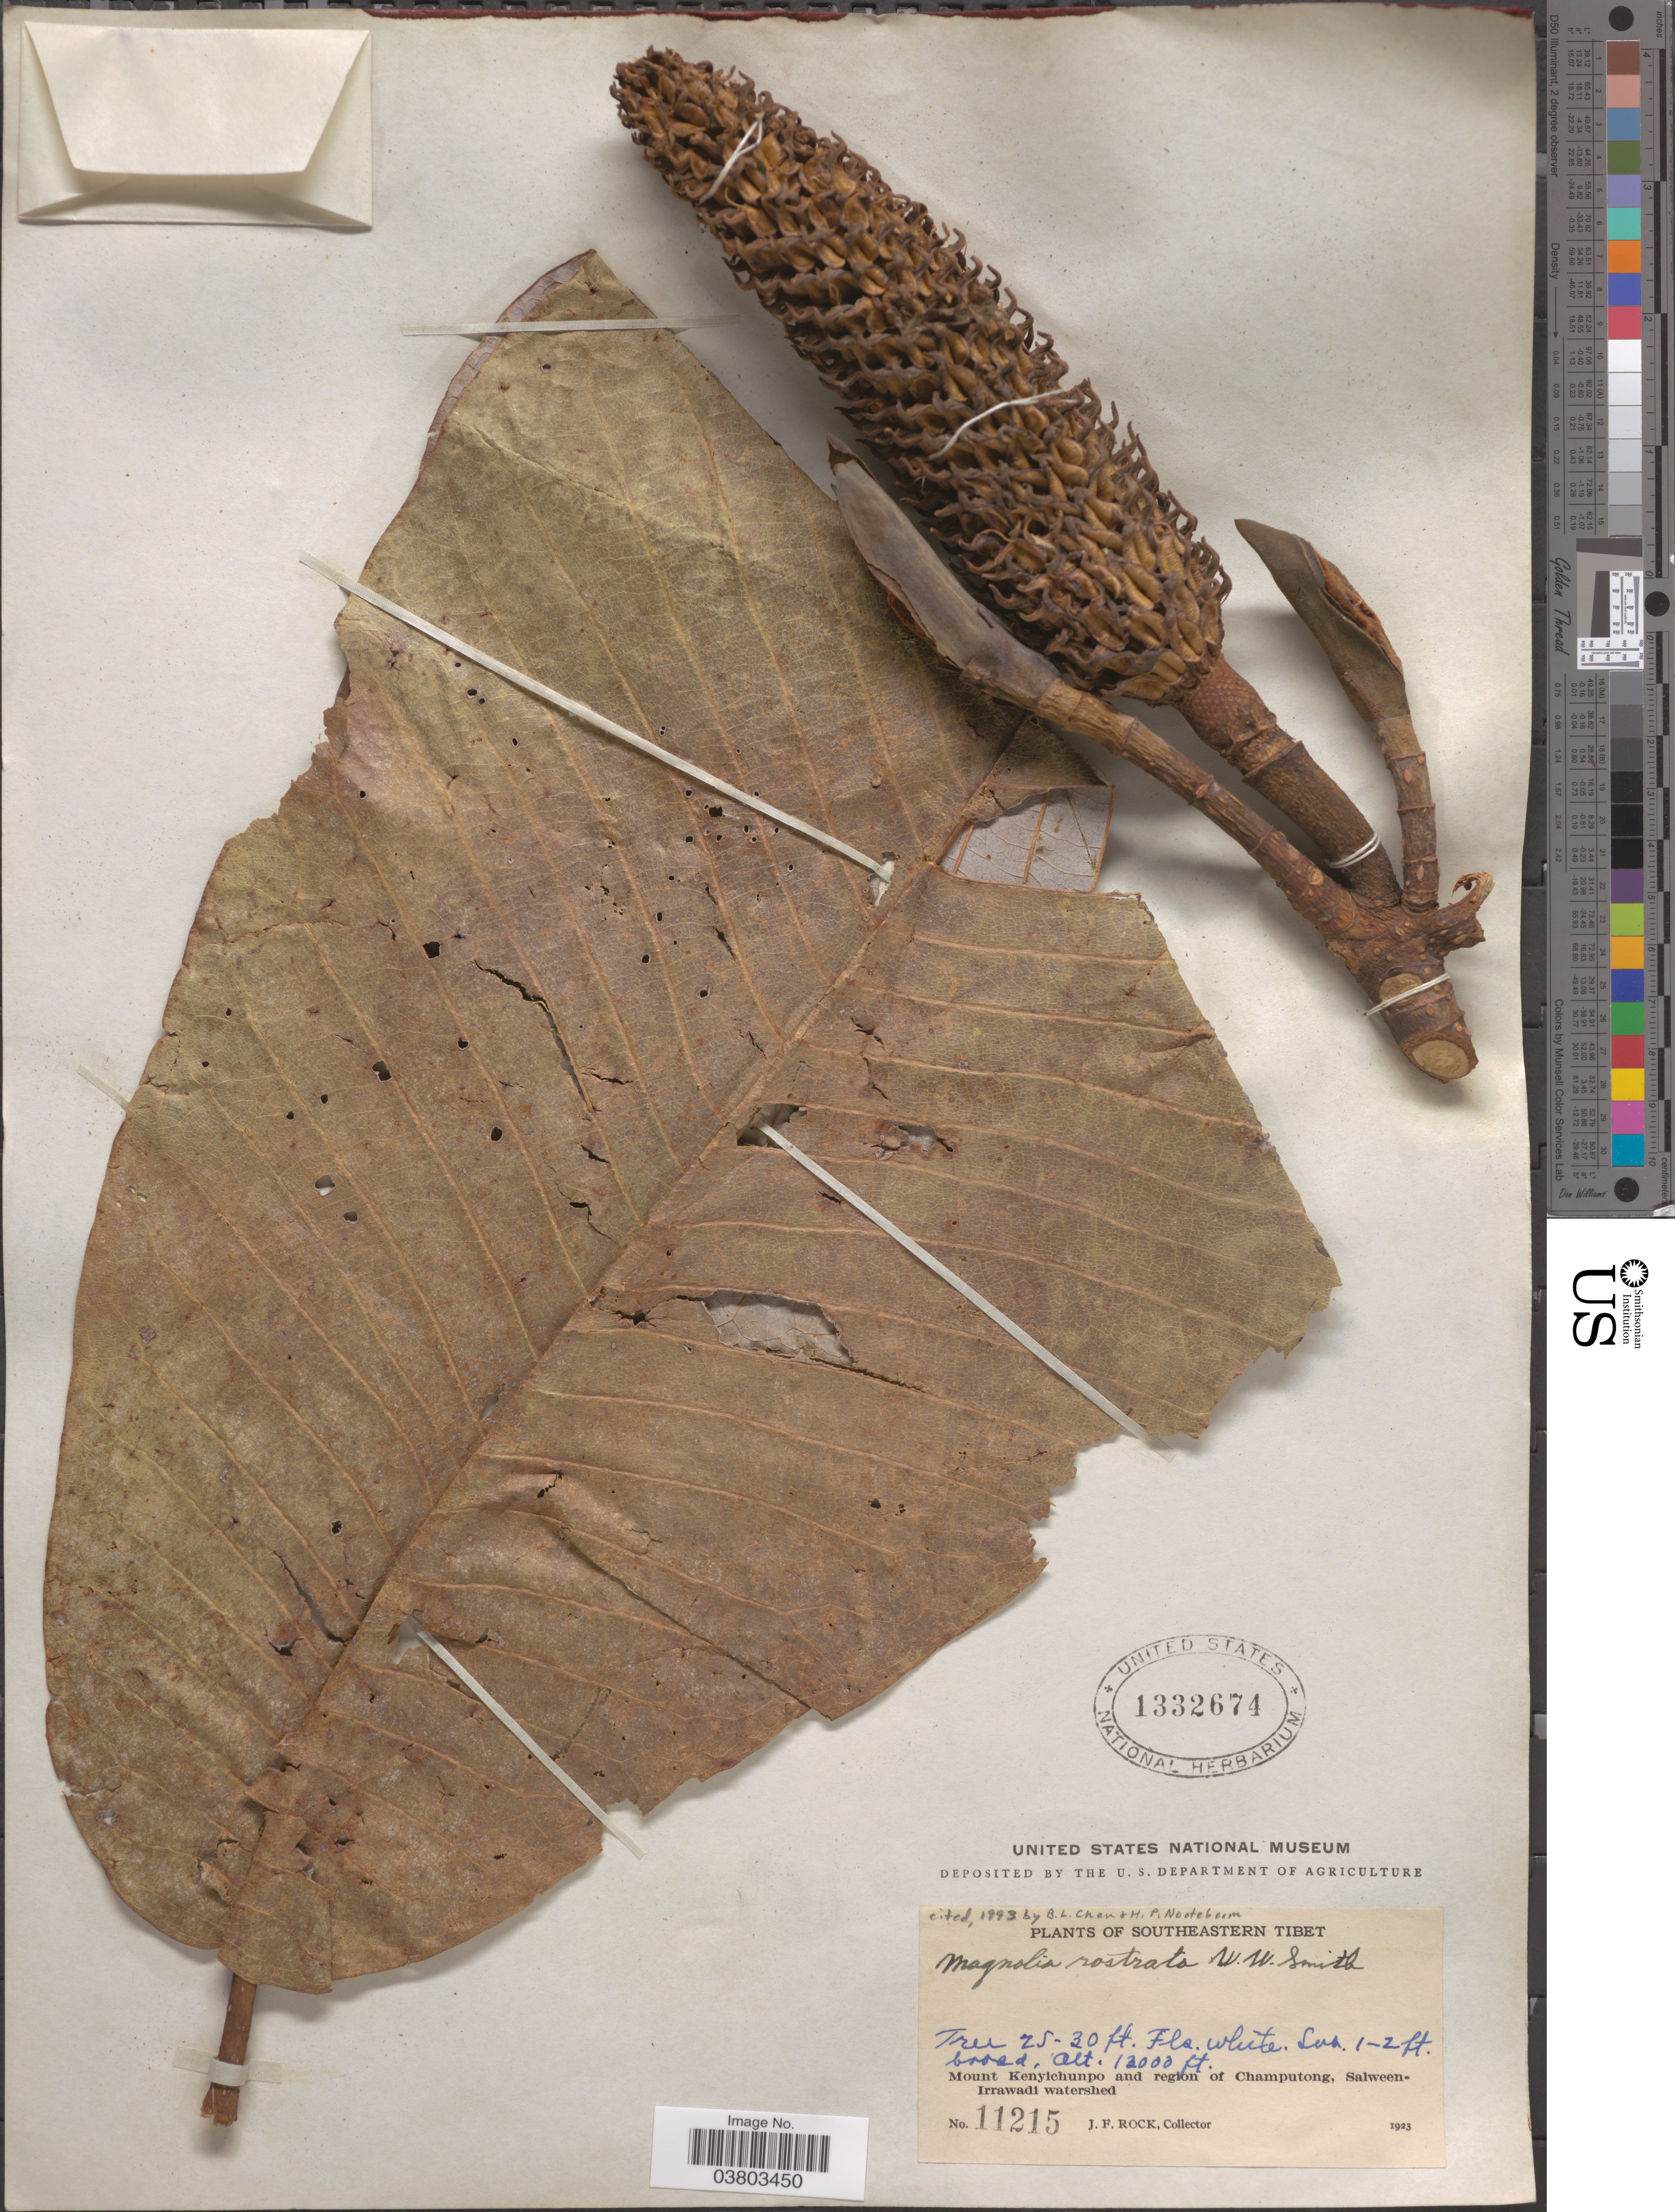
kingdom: Plantae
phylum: Tracheophyta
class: Magnoliopsida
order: Magnoliales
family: Magnoliaceae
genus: Magnolia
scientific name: Magnolia rostrata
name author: W.W. Sm.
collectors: J. Rock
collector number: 11215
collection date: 1923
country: China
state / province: Xizang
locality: Southeastern Tibet. Mount Kenyichunpo and region of Champutong, Salween-Irrawadi watershed.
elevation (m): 3658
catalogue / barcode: US 1332674